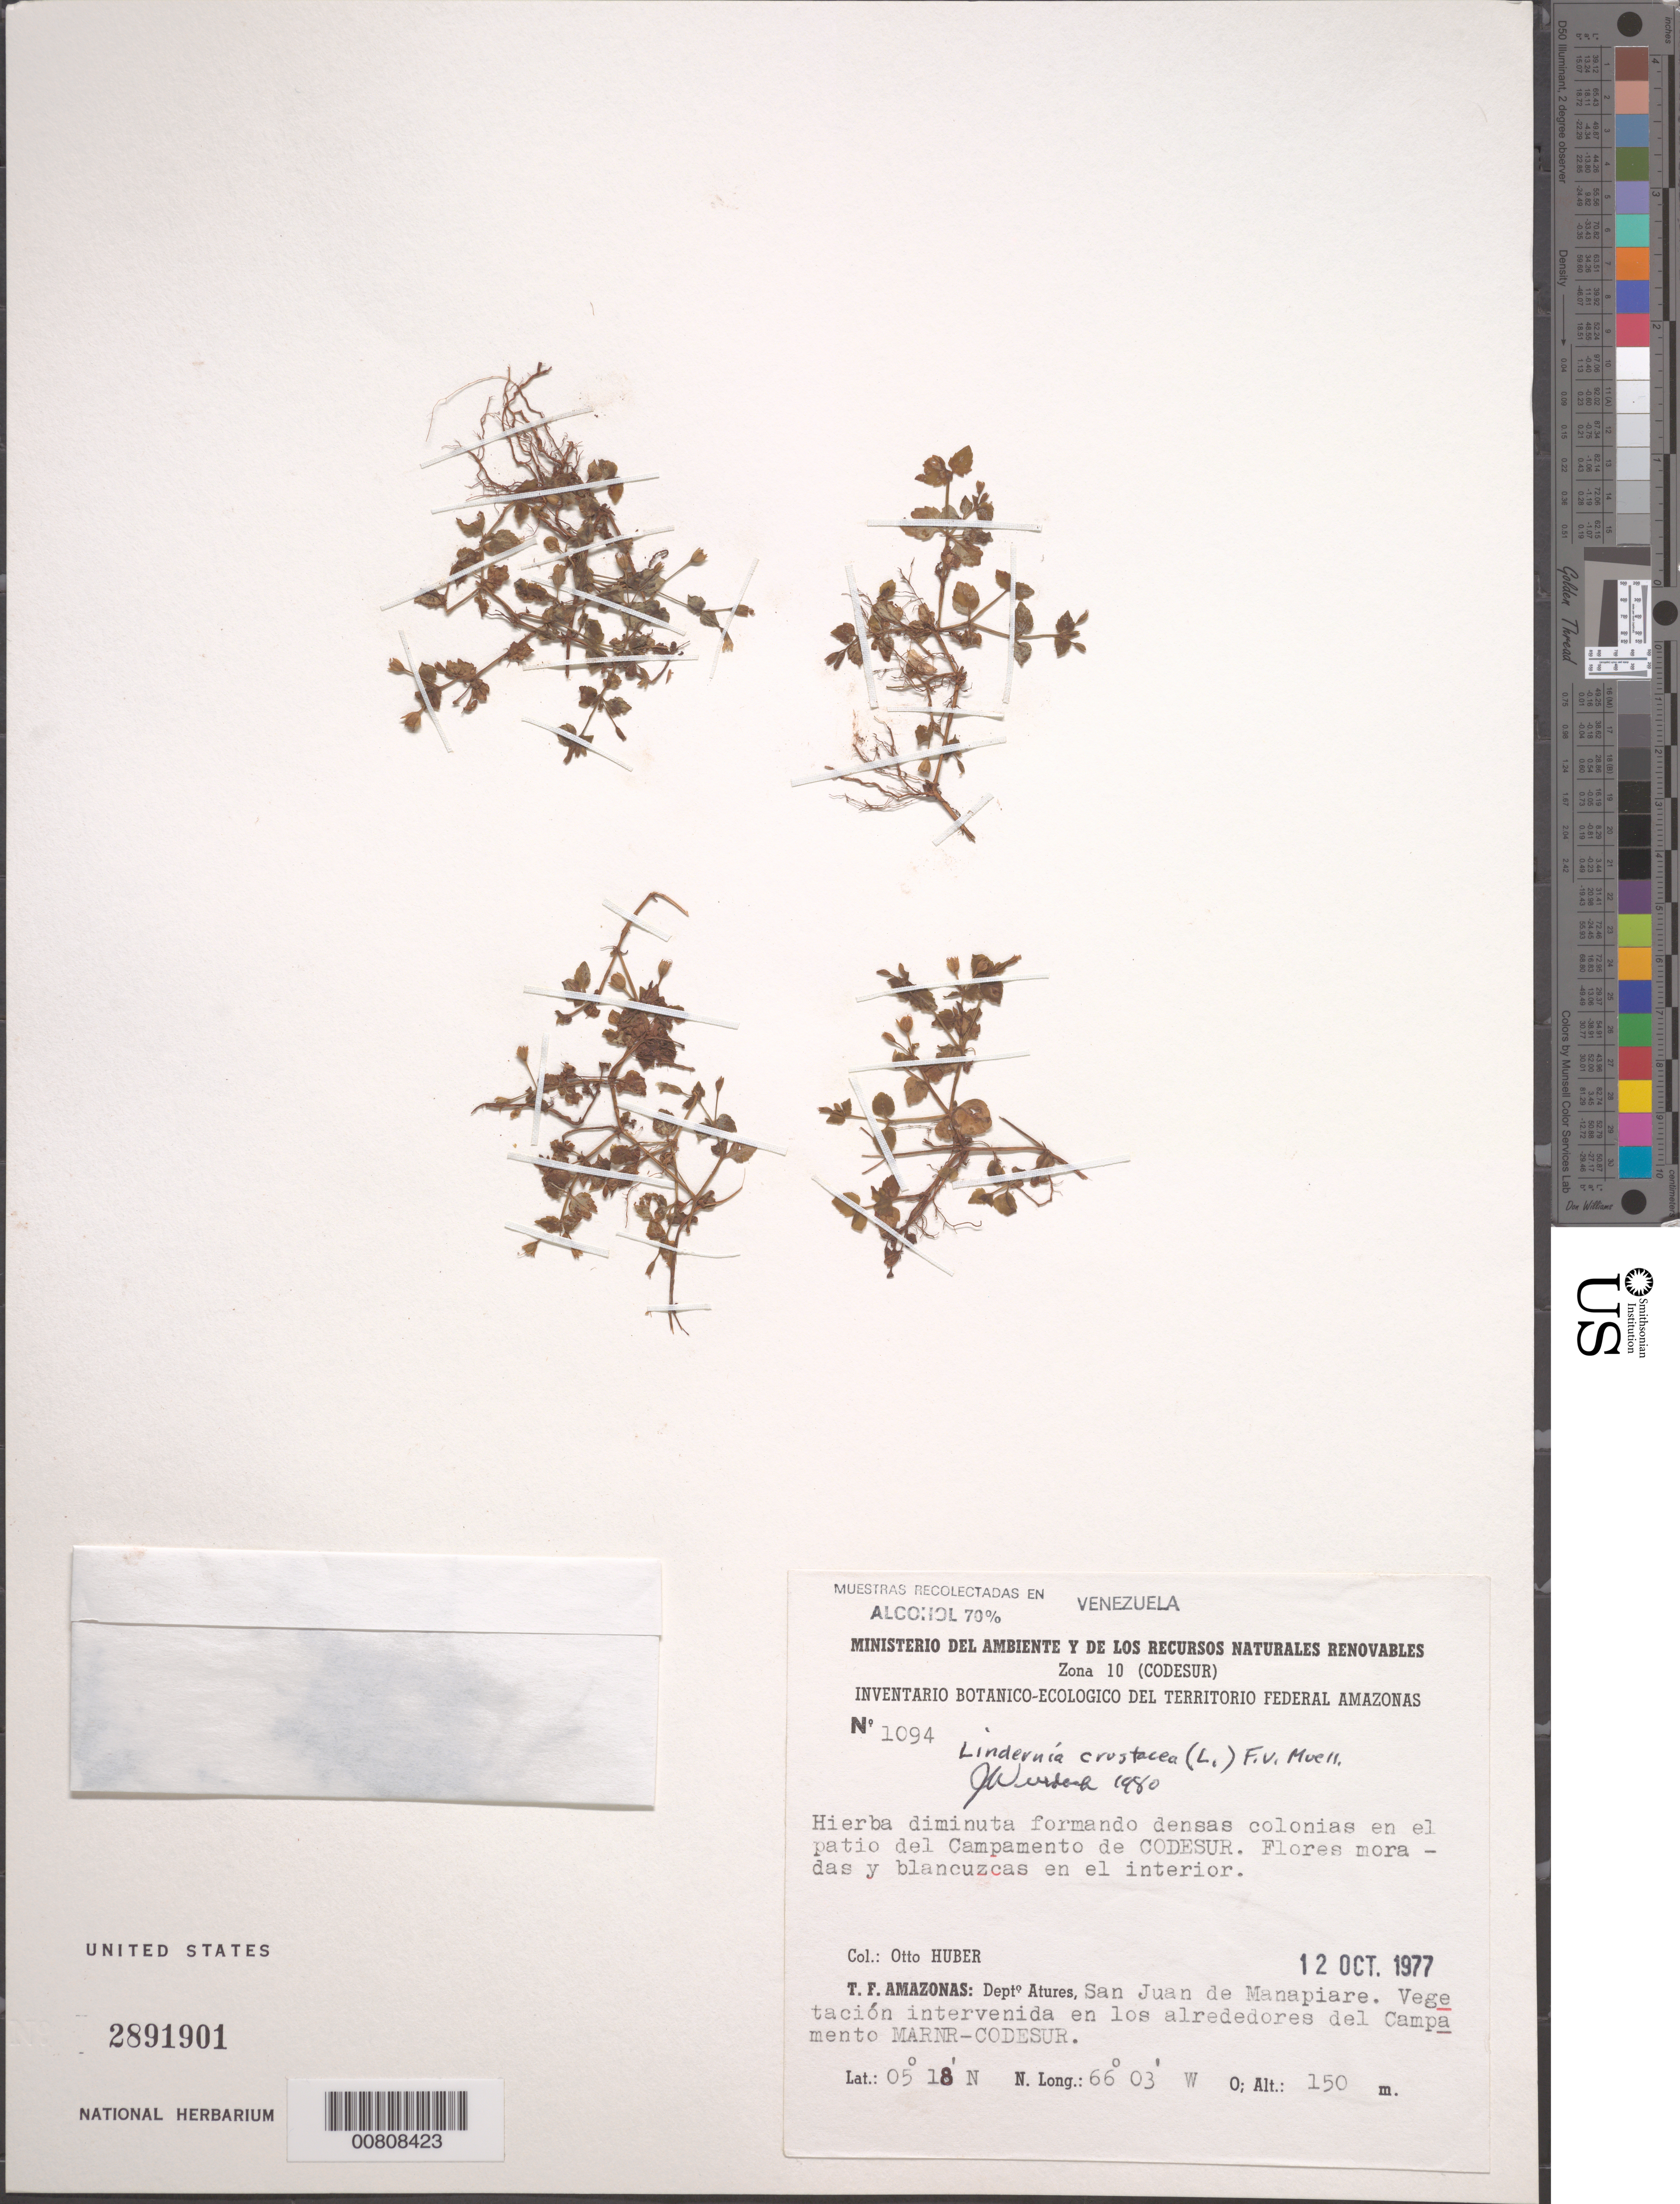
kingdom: Plantae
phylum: Tracheophyta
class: Magnoliopsida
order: Lamiales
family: Linderniaceae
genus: Lindernia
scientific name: Lindernia crustacea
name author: (L.) F. Muell.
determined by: Wurdack, John J., (US), US (UNITED STATES)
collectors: O. Huber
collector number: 1094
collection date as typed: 12-Oct-77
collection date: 1977-10-12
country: Venezuela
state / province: Amazonas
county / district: Atures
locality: San Juan de Manapiare, Campamento MARNR-Codesur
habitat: Vegetación intervernida en los alrededores del Campamento MARNR-CODESUR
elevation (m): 150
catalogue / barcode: US 2891901